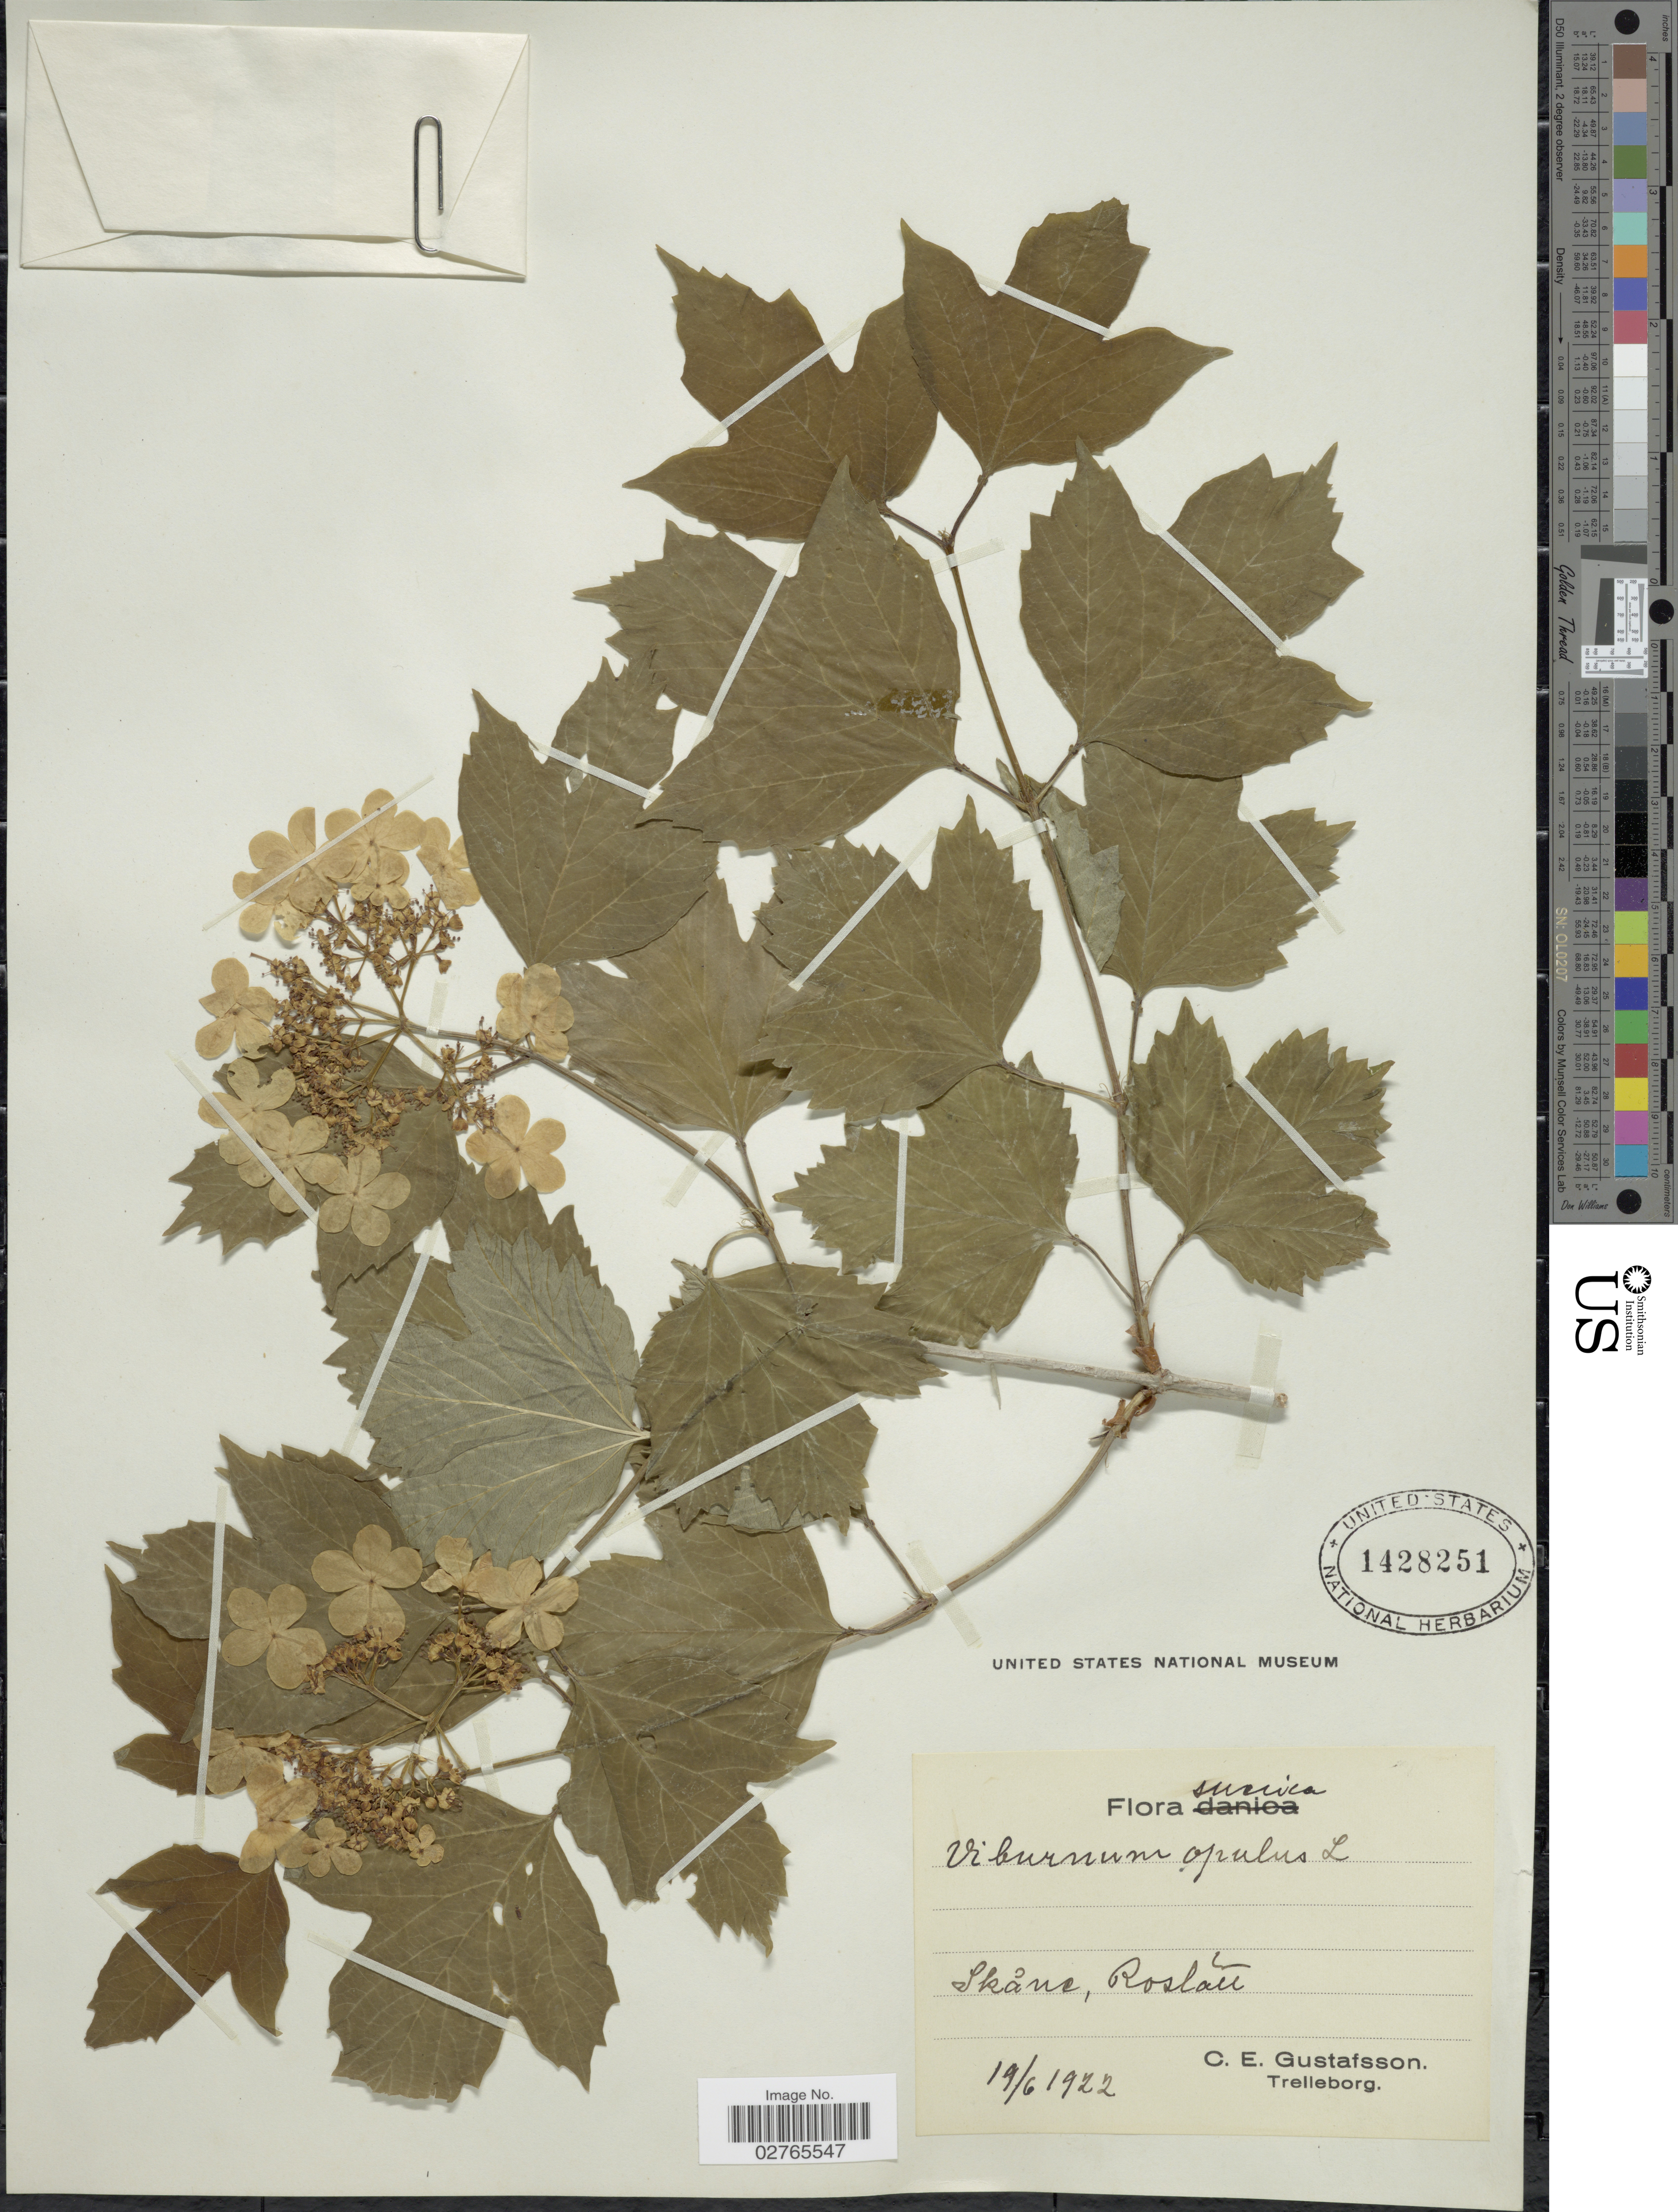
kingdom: Plantae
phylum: Tracheophyta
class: Magnoliopsida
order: Dipsacales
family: Viburnaceae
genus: Viburnum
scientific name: Viburnum opulus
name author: L.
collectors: C. Gustafsson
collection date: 1922-06-19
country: Sweden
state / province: Skåne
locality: Suecica. Trelleborg. Roslàû.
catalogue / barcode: US 1428251